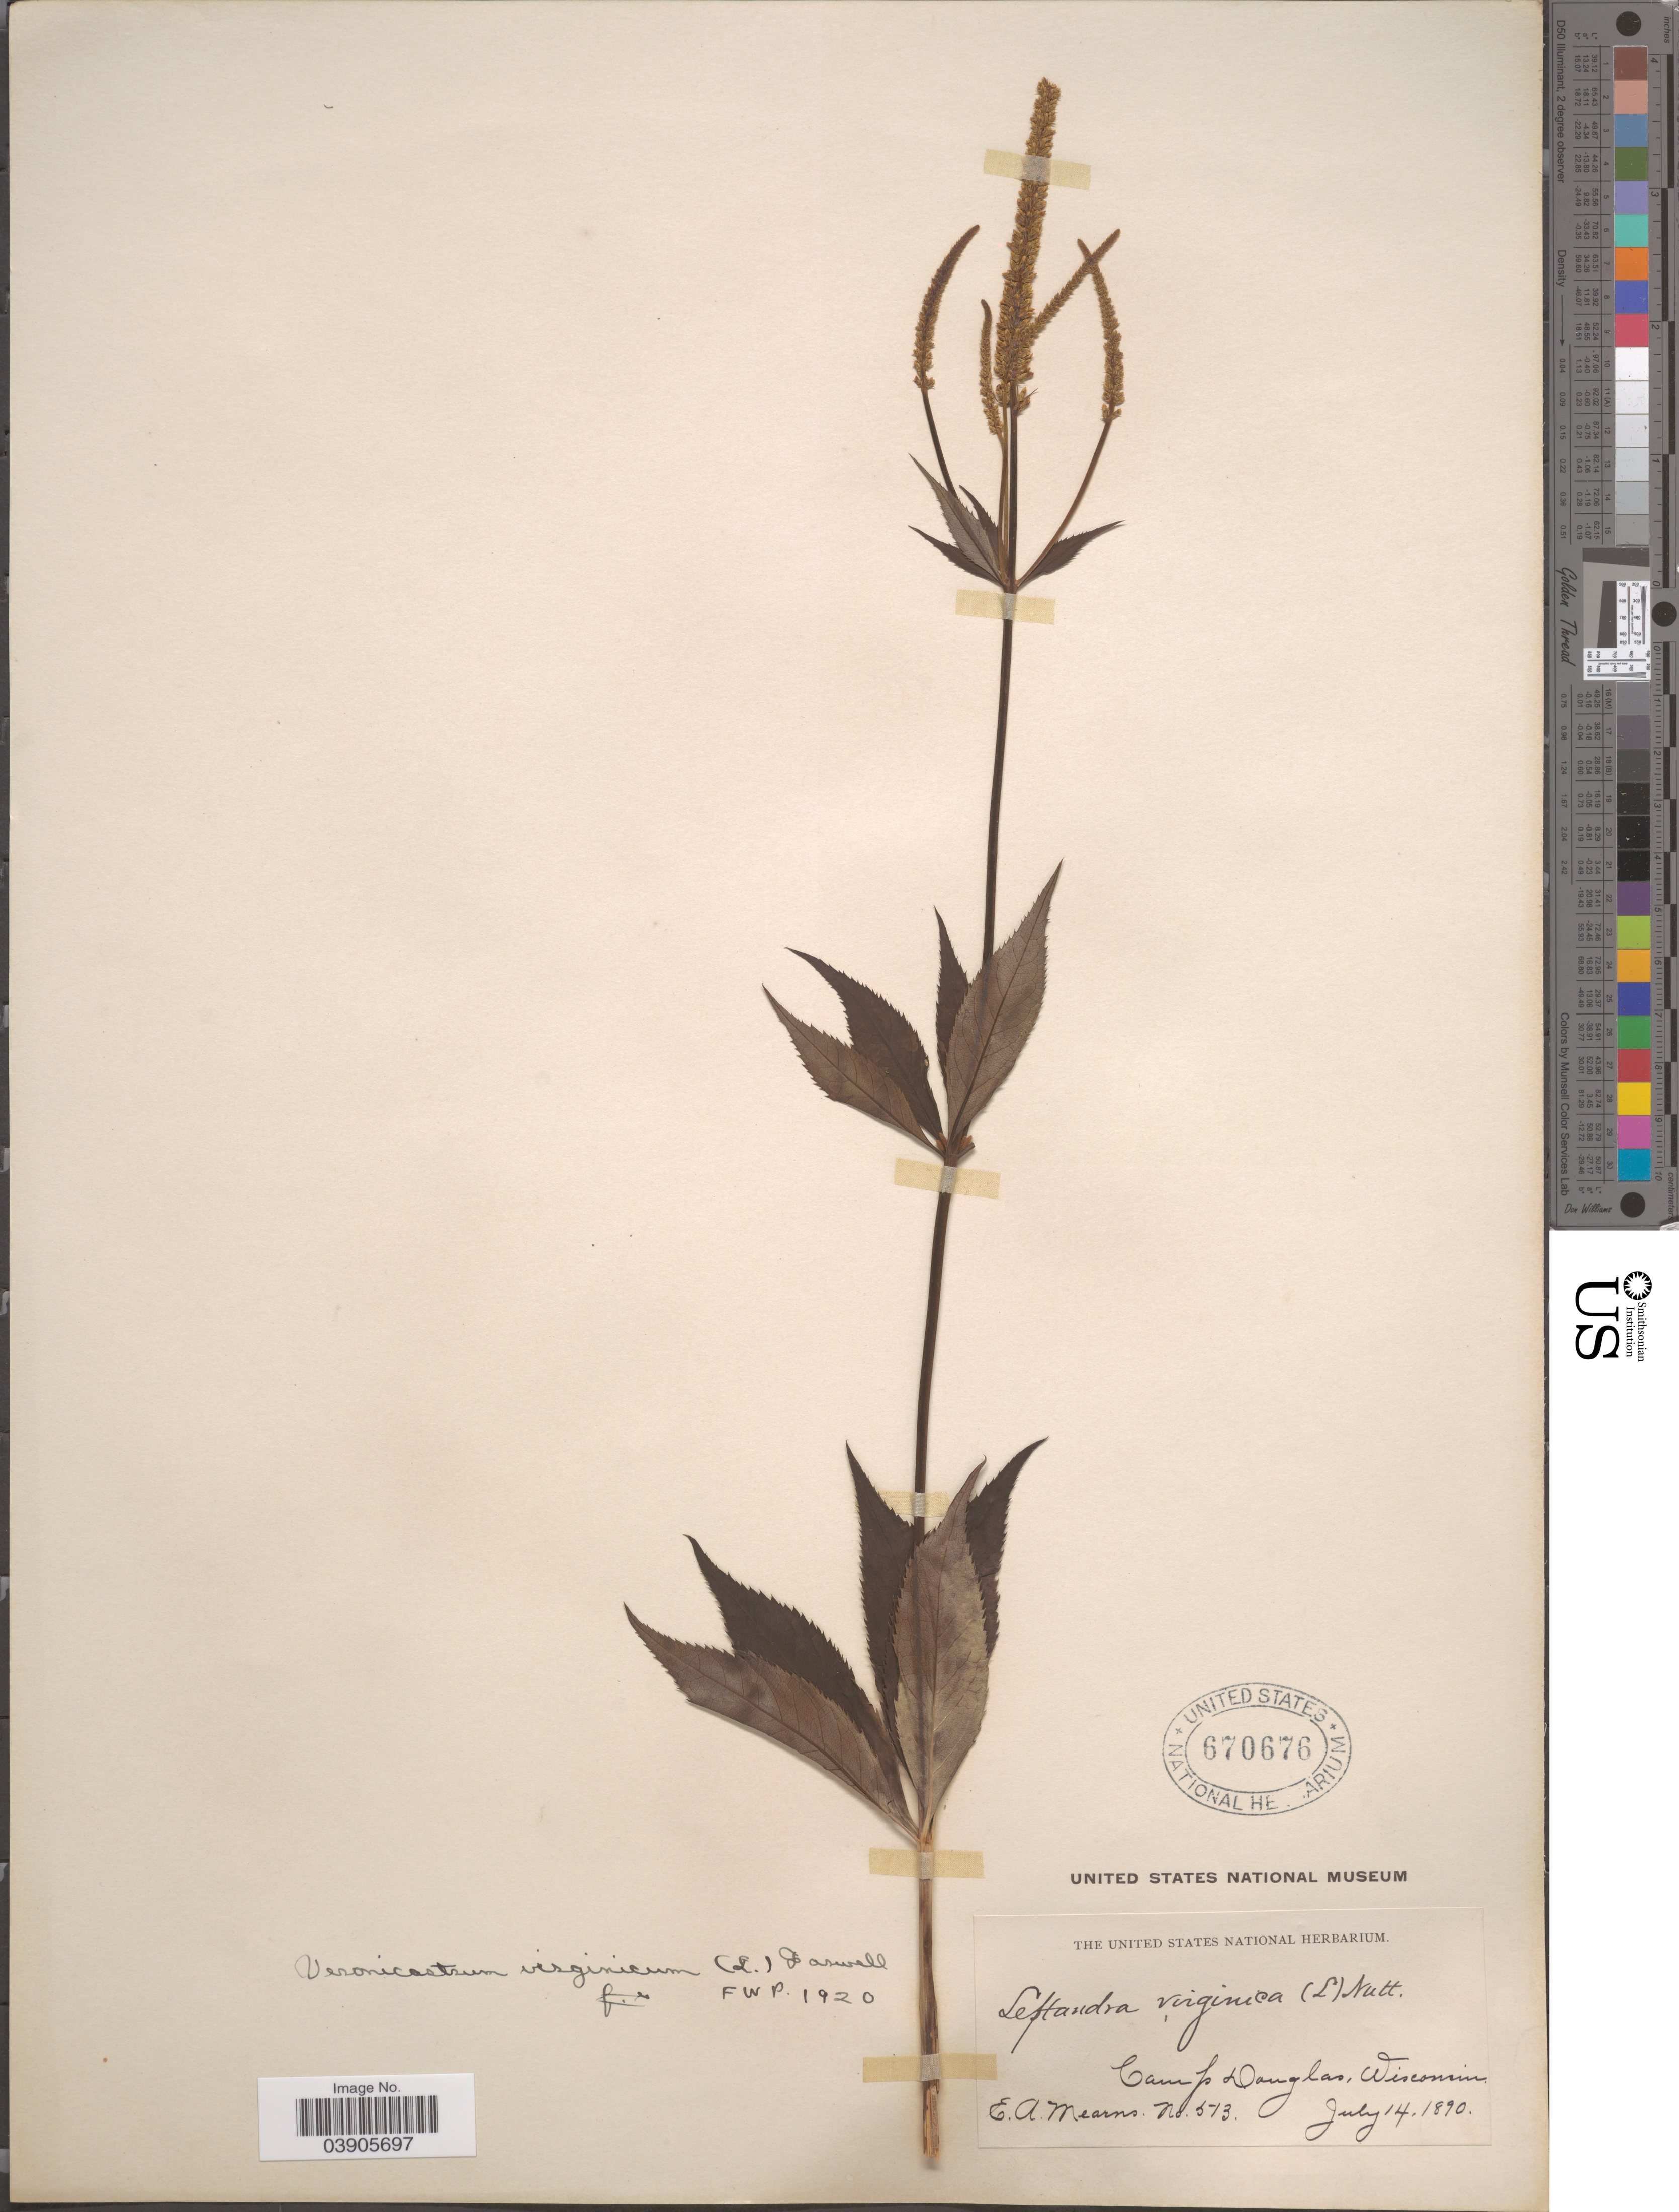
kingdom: Plantae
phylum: Tracheophyta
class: Magnoliopsida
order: Lamiales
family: Plantaginaceae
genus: Veronicastrum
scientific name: Veronicastrum virginicum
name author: (L.) Farw.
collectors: E. A. Mearns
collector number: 513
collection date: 1890-07-14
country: United States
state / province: Wisconsin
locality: Camp Douglas.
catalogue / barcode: US 670676